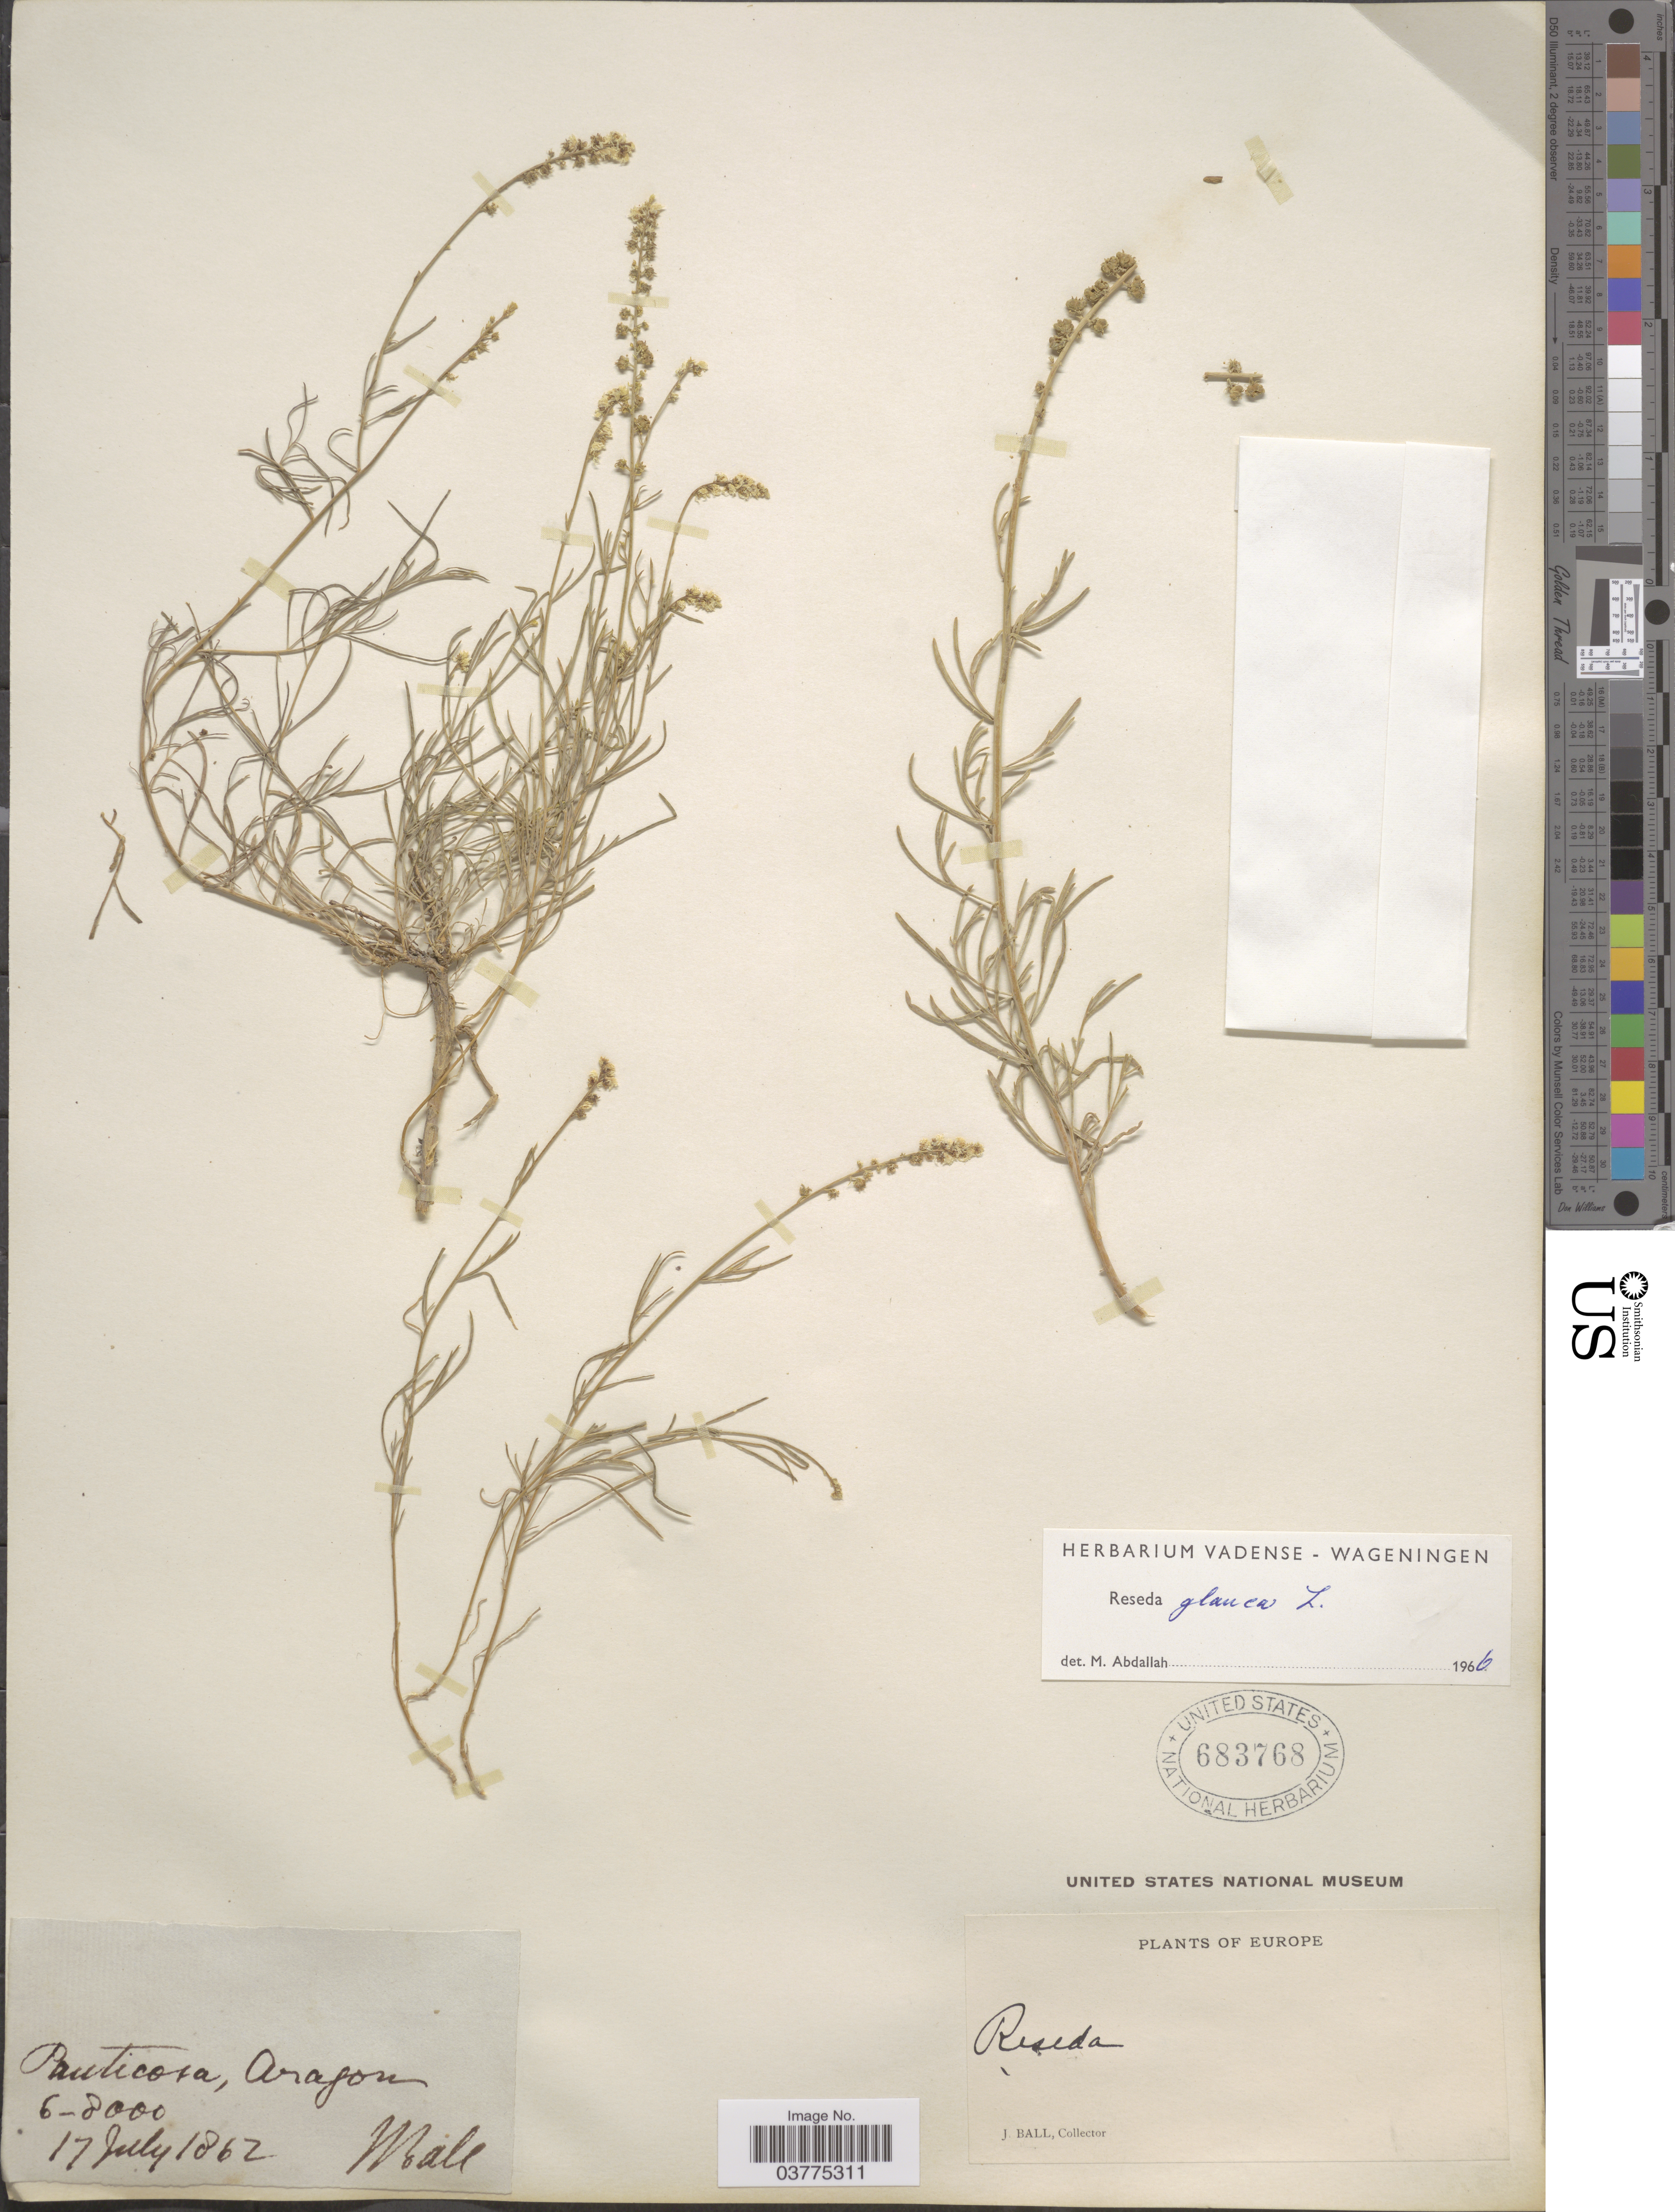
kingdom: Plantae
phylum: Tracheophyta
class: Magnoliopsida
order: Brassicales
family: Resedaceae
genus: Reseda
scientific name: Reseda glauca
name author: L.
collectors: J. Ball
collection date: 1862-07-17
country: Spain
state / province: Aragón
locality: Panticosa.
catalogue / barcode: US 683768